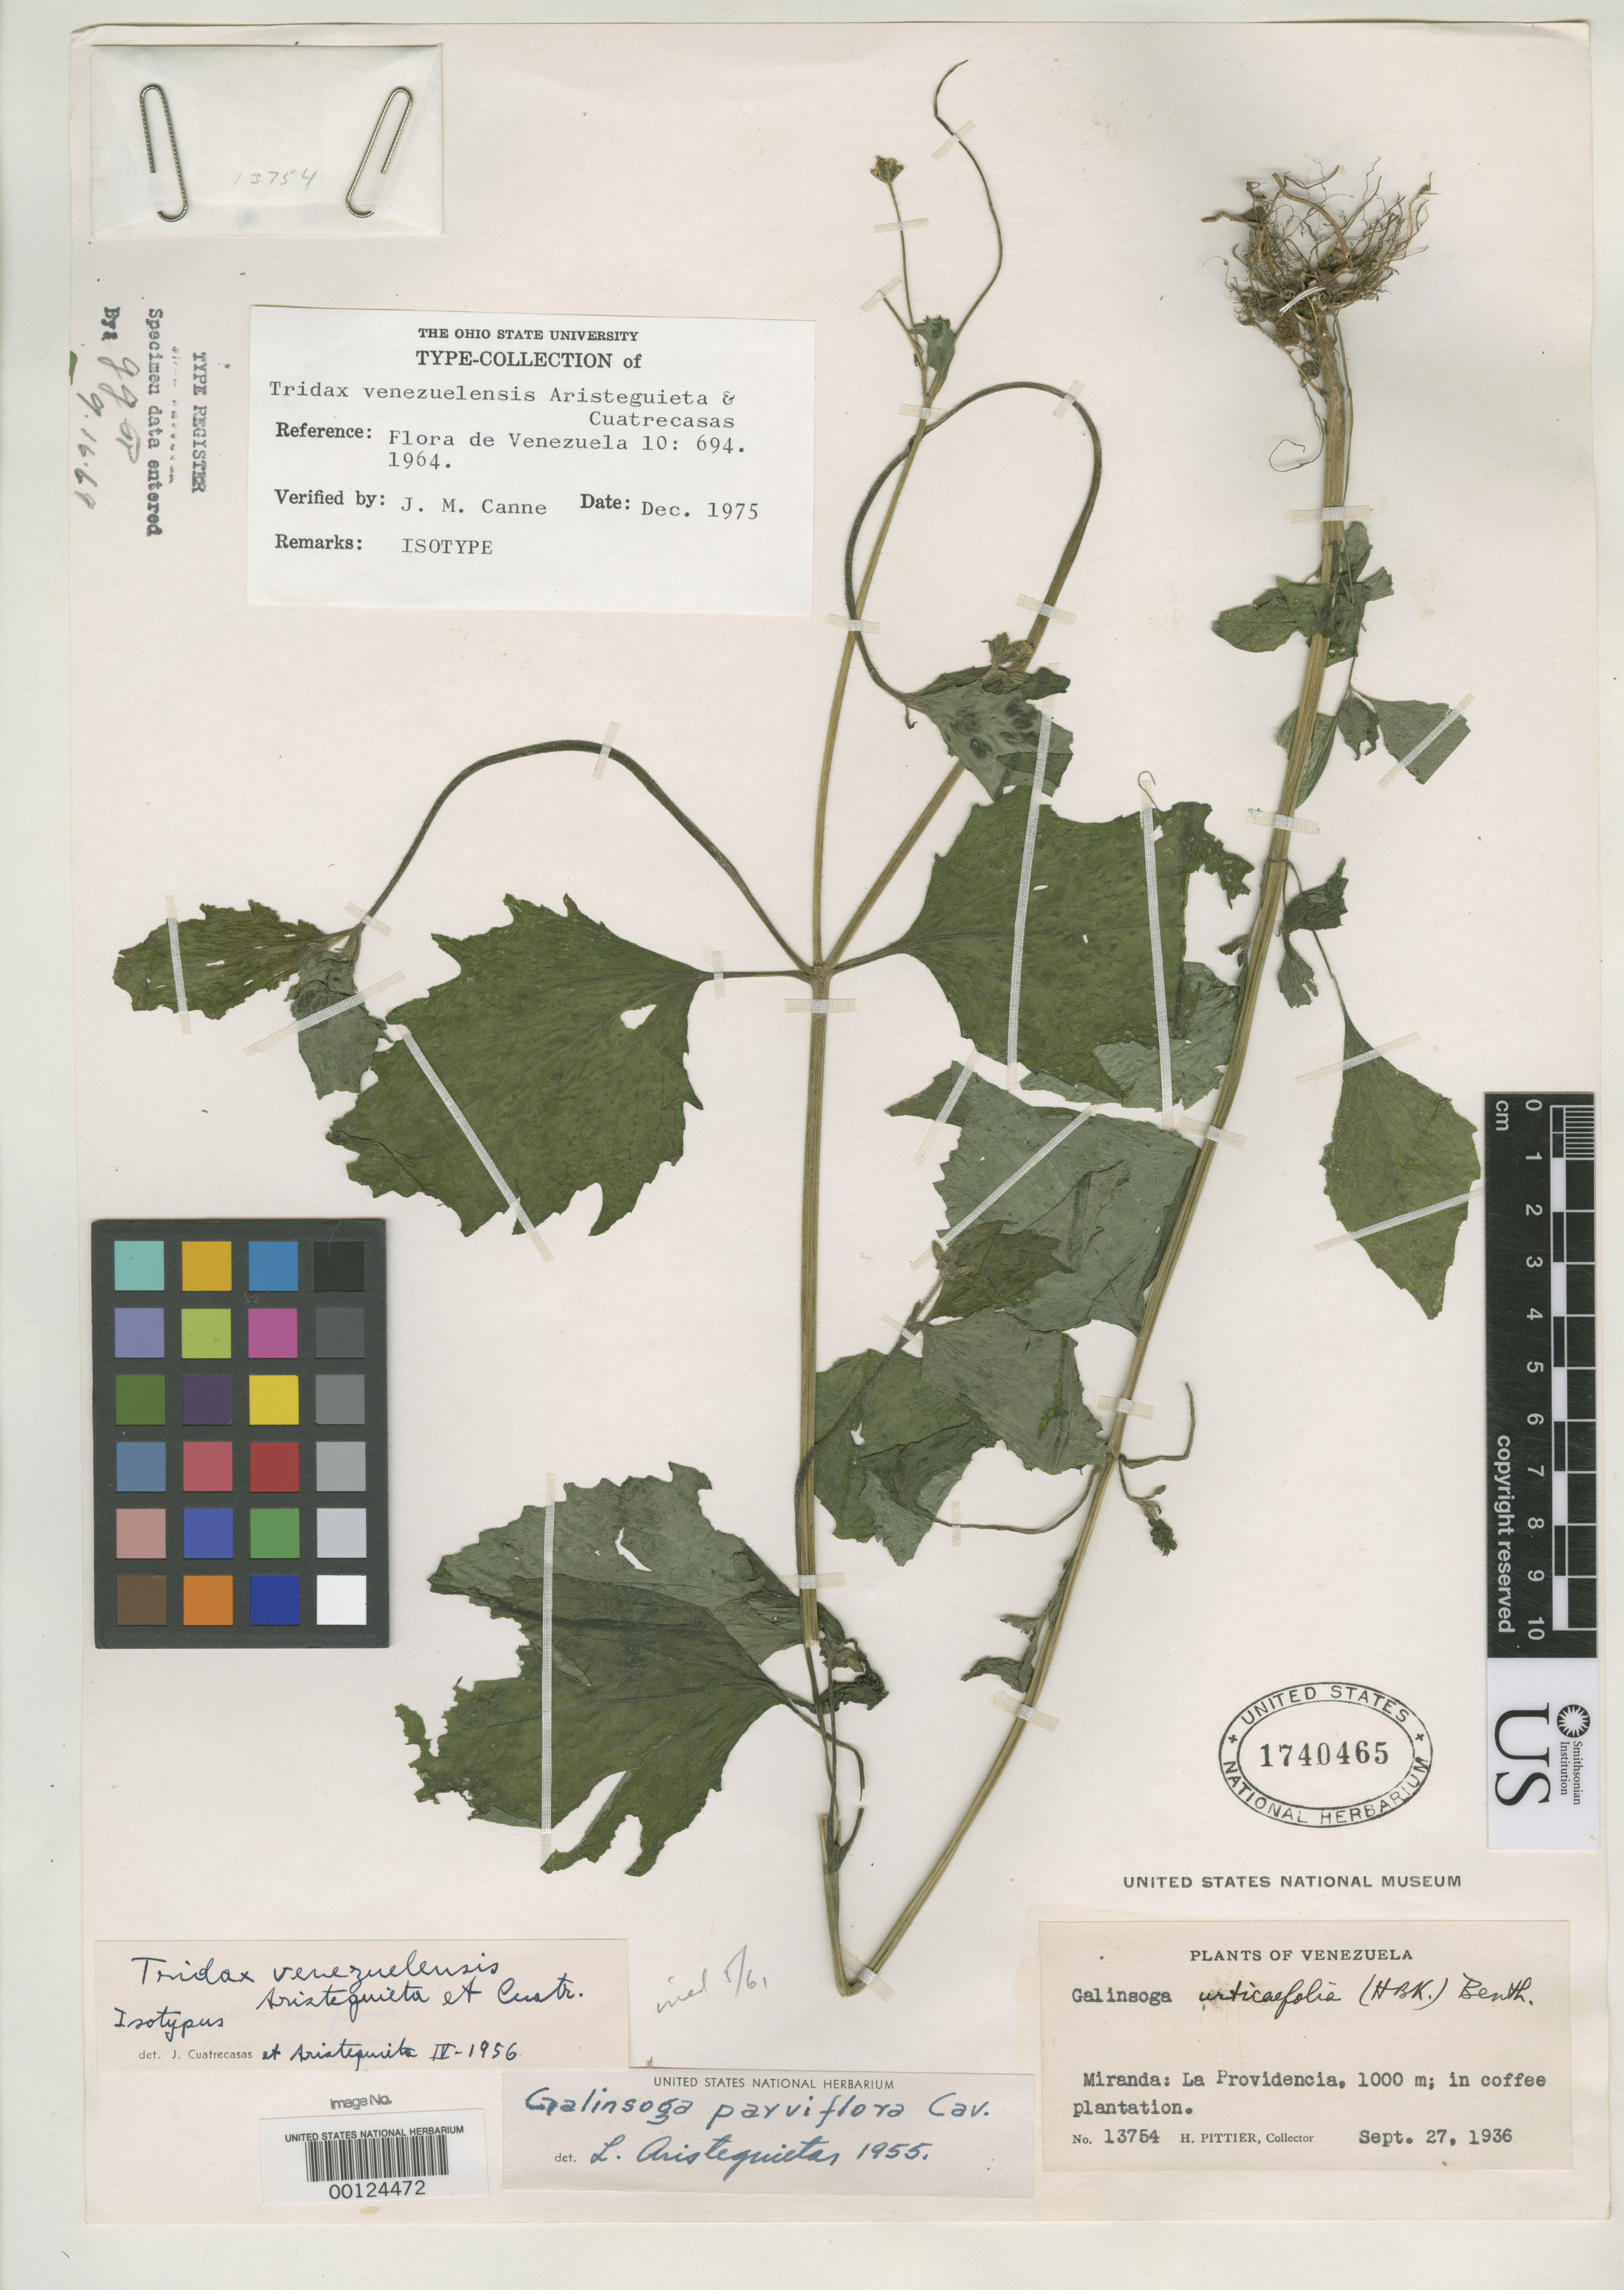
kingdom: Plantae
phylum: Tracheophyta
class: Magnoliopsida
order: Asterales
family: Asteraceae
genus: Tridax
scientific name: Tridax venezuelensis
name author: Aristeg. & Cuatrec.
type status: Isotype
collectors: H. F. Pittier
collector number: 13754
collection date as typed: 27 Sep 1936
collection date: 1936-09-27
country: Venezuela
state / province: Miranda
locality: La Providencia.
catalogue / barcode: US 1740465